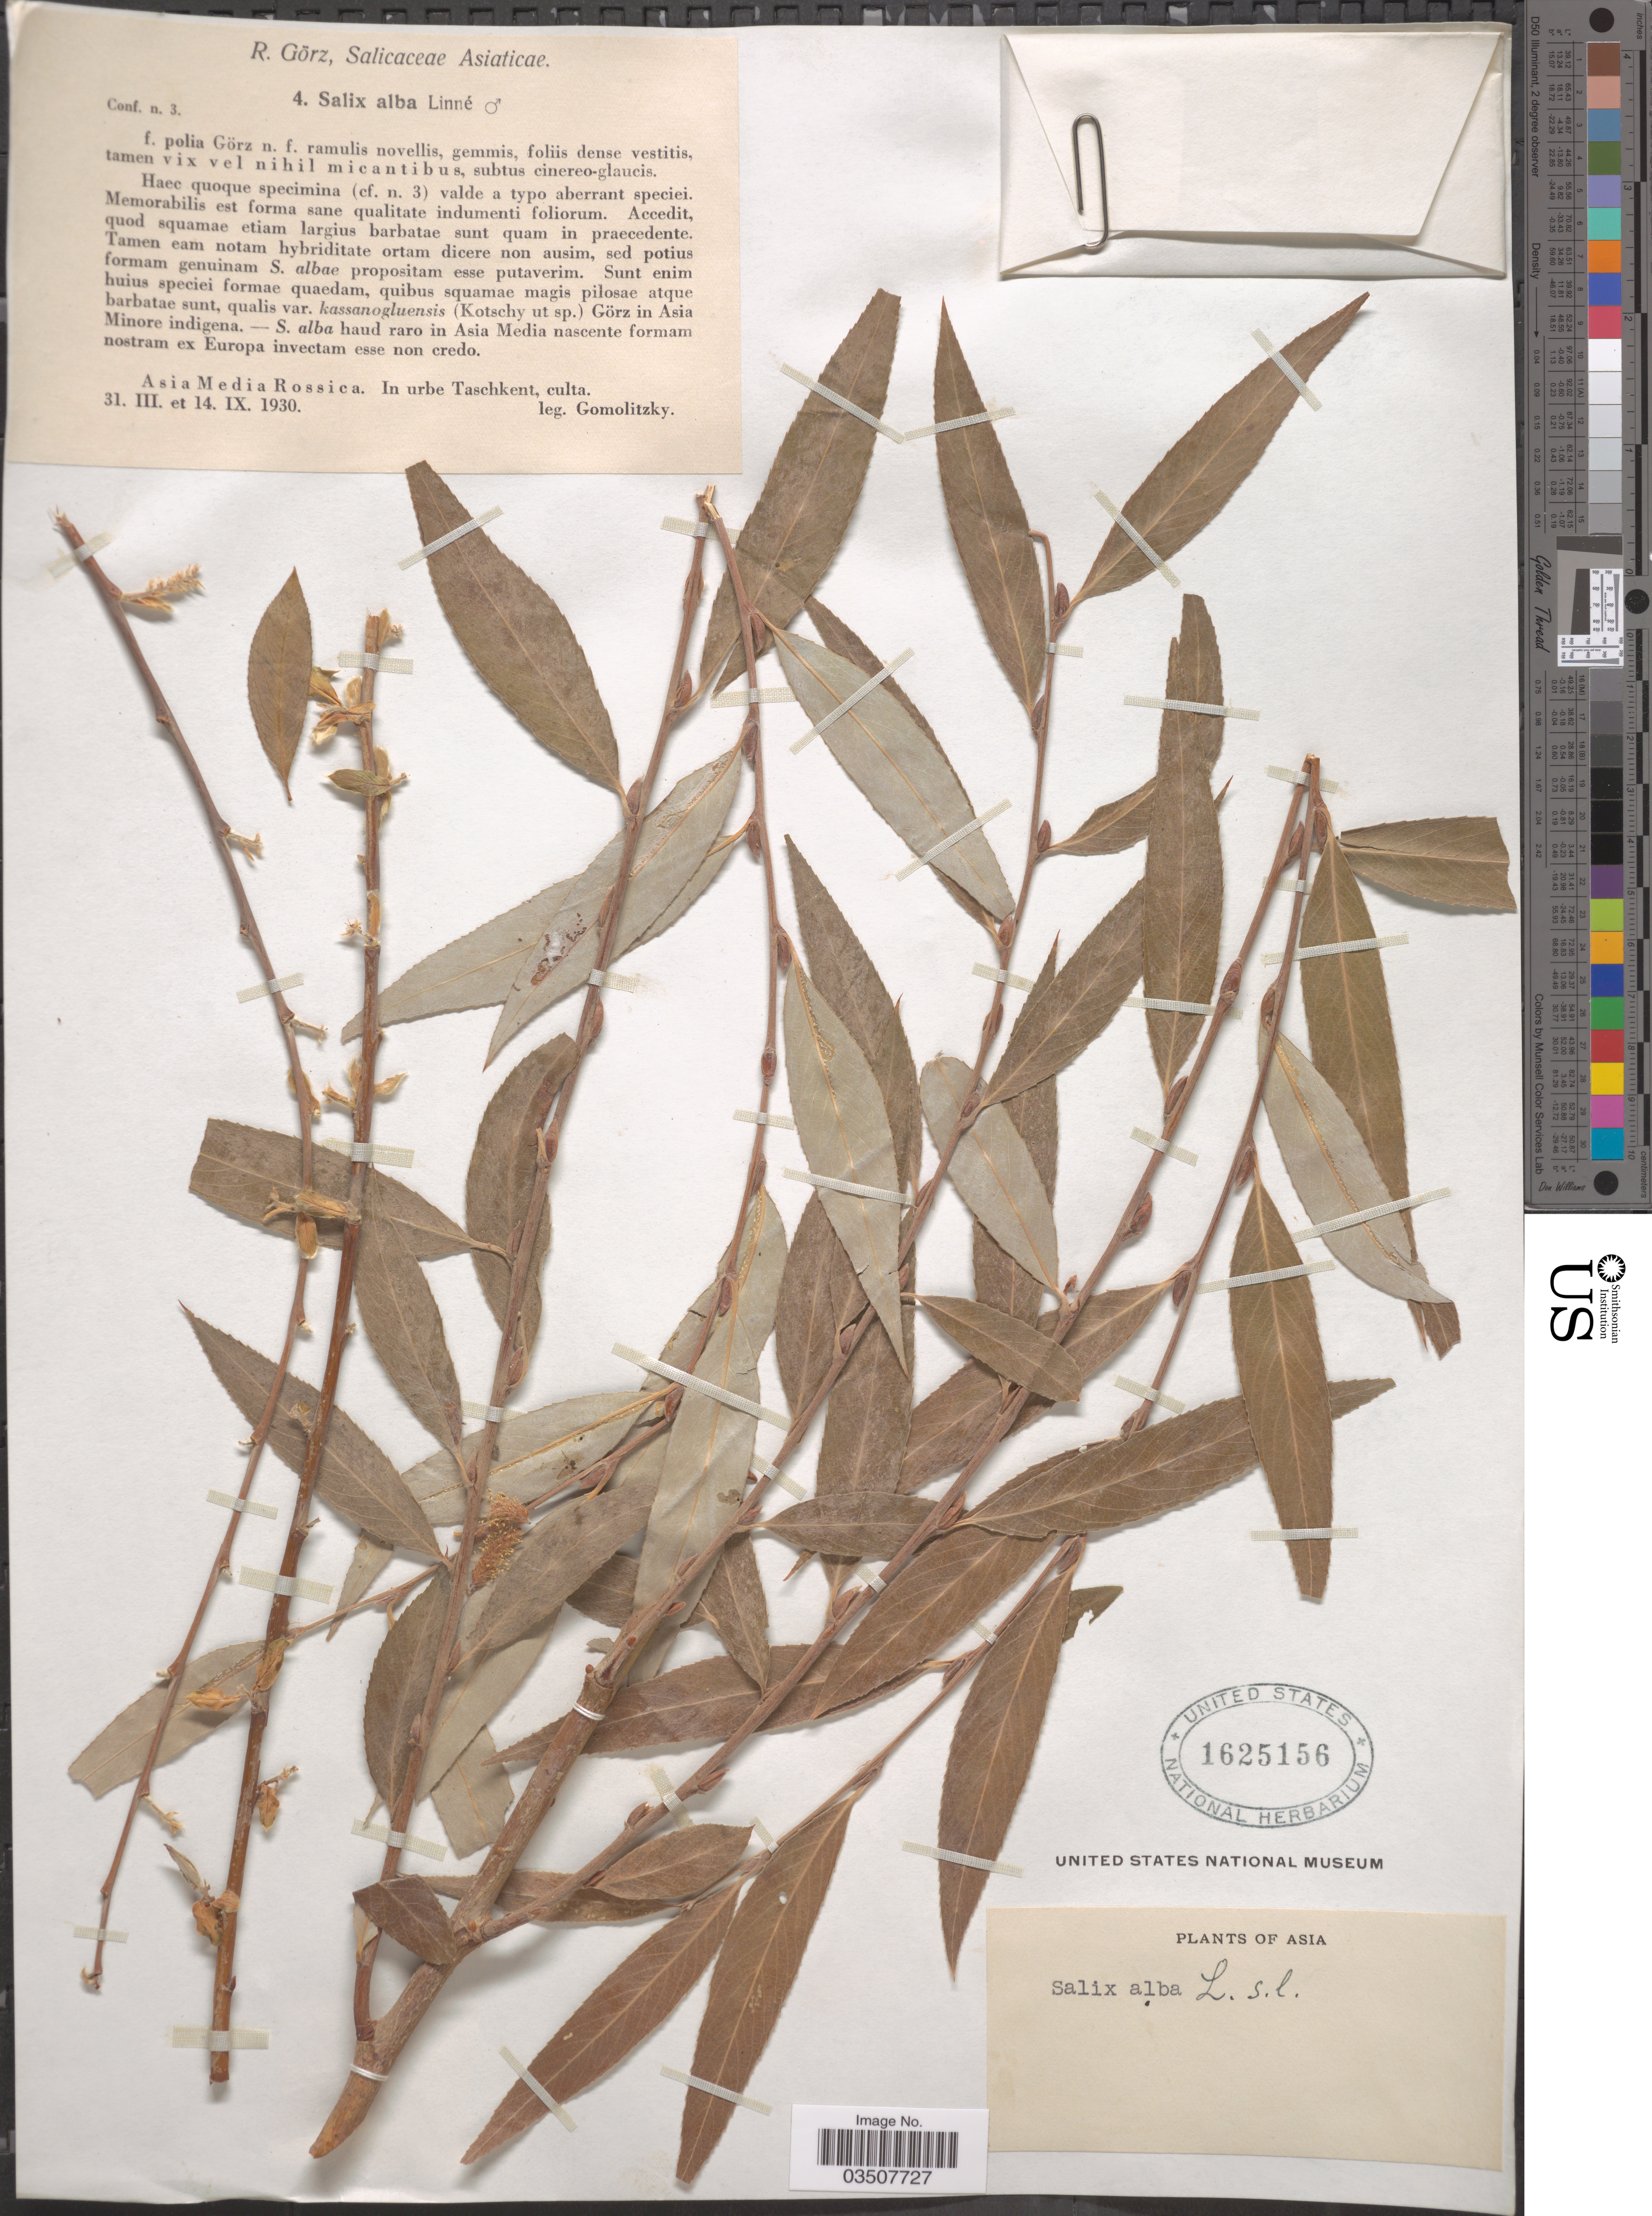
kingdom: Plantae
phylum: Tracheophyta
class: Magnoliopsida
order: Malpighiales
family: Salicaceae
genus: Salix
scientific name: Salix alba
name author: L.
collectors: -. Gomolitzky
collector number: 4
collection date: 1930-03-31/1930-09-14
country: Uzbekistan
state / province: Toshkent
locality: Asia Media Rossica. In urbe Taschkent.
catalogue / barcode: US 1625156